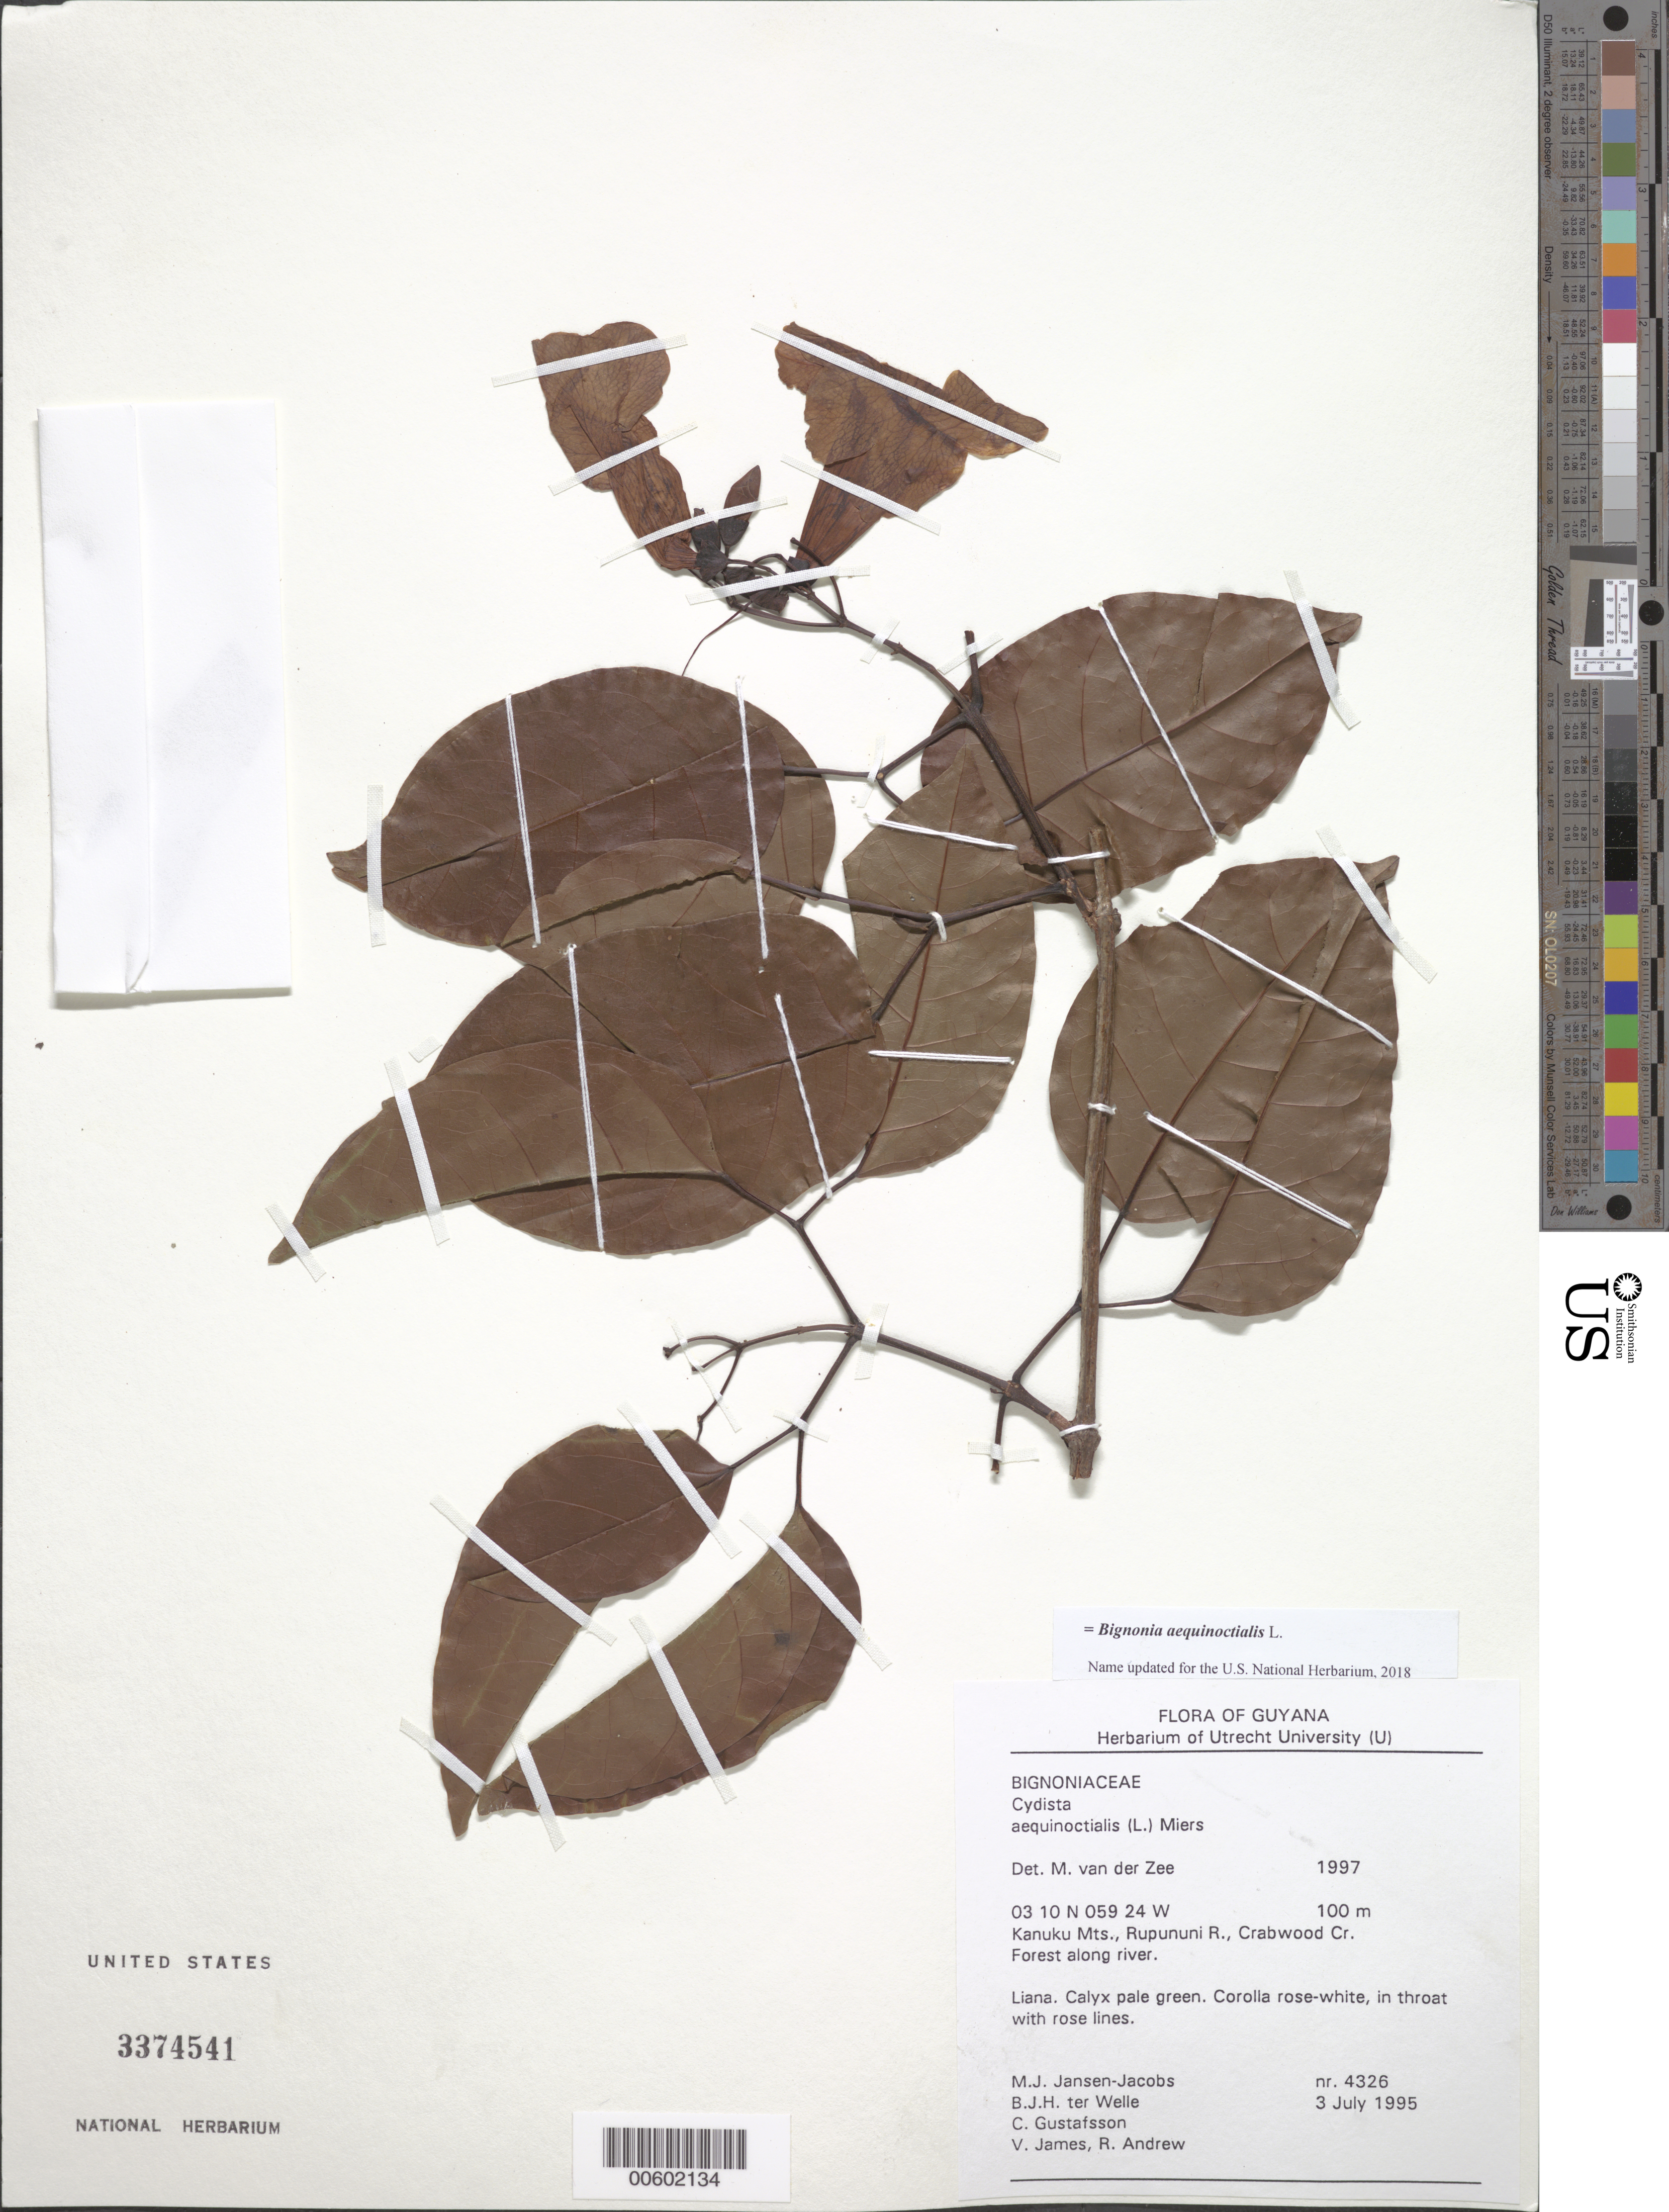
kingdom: Plantae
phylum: Tracheophyta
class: Magnoliopsida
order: Lamiales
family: Bignoniaceae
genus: Bignonia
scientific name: Bignonia aequinoctialis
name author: L.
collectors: M. J. Jansen-Jacobs, B. Welle, C. G. Gustafsson, V. James & R. Andrew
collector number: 4326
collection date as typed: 3-Jul-95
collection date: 1995-07-03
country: Guyana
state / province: U. Takutu-U. Essequibo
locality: Crabwood Creek, Rupununi River, Kanuku Mts.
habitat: Forest along river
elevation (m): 100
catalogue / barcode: US 3374541